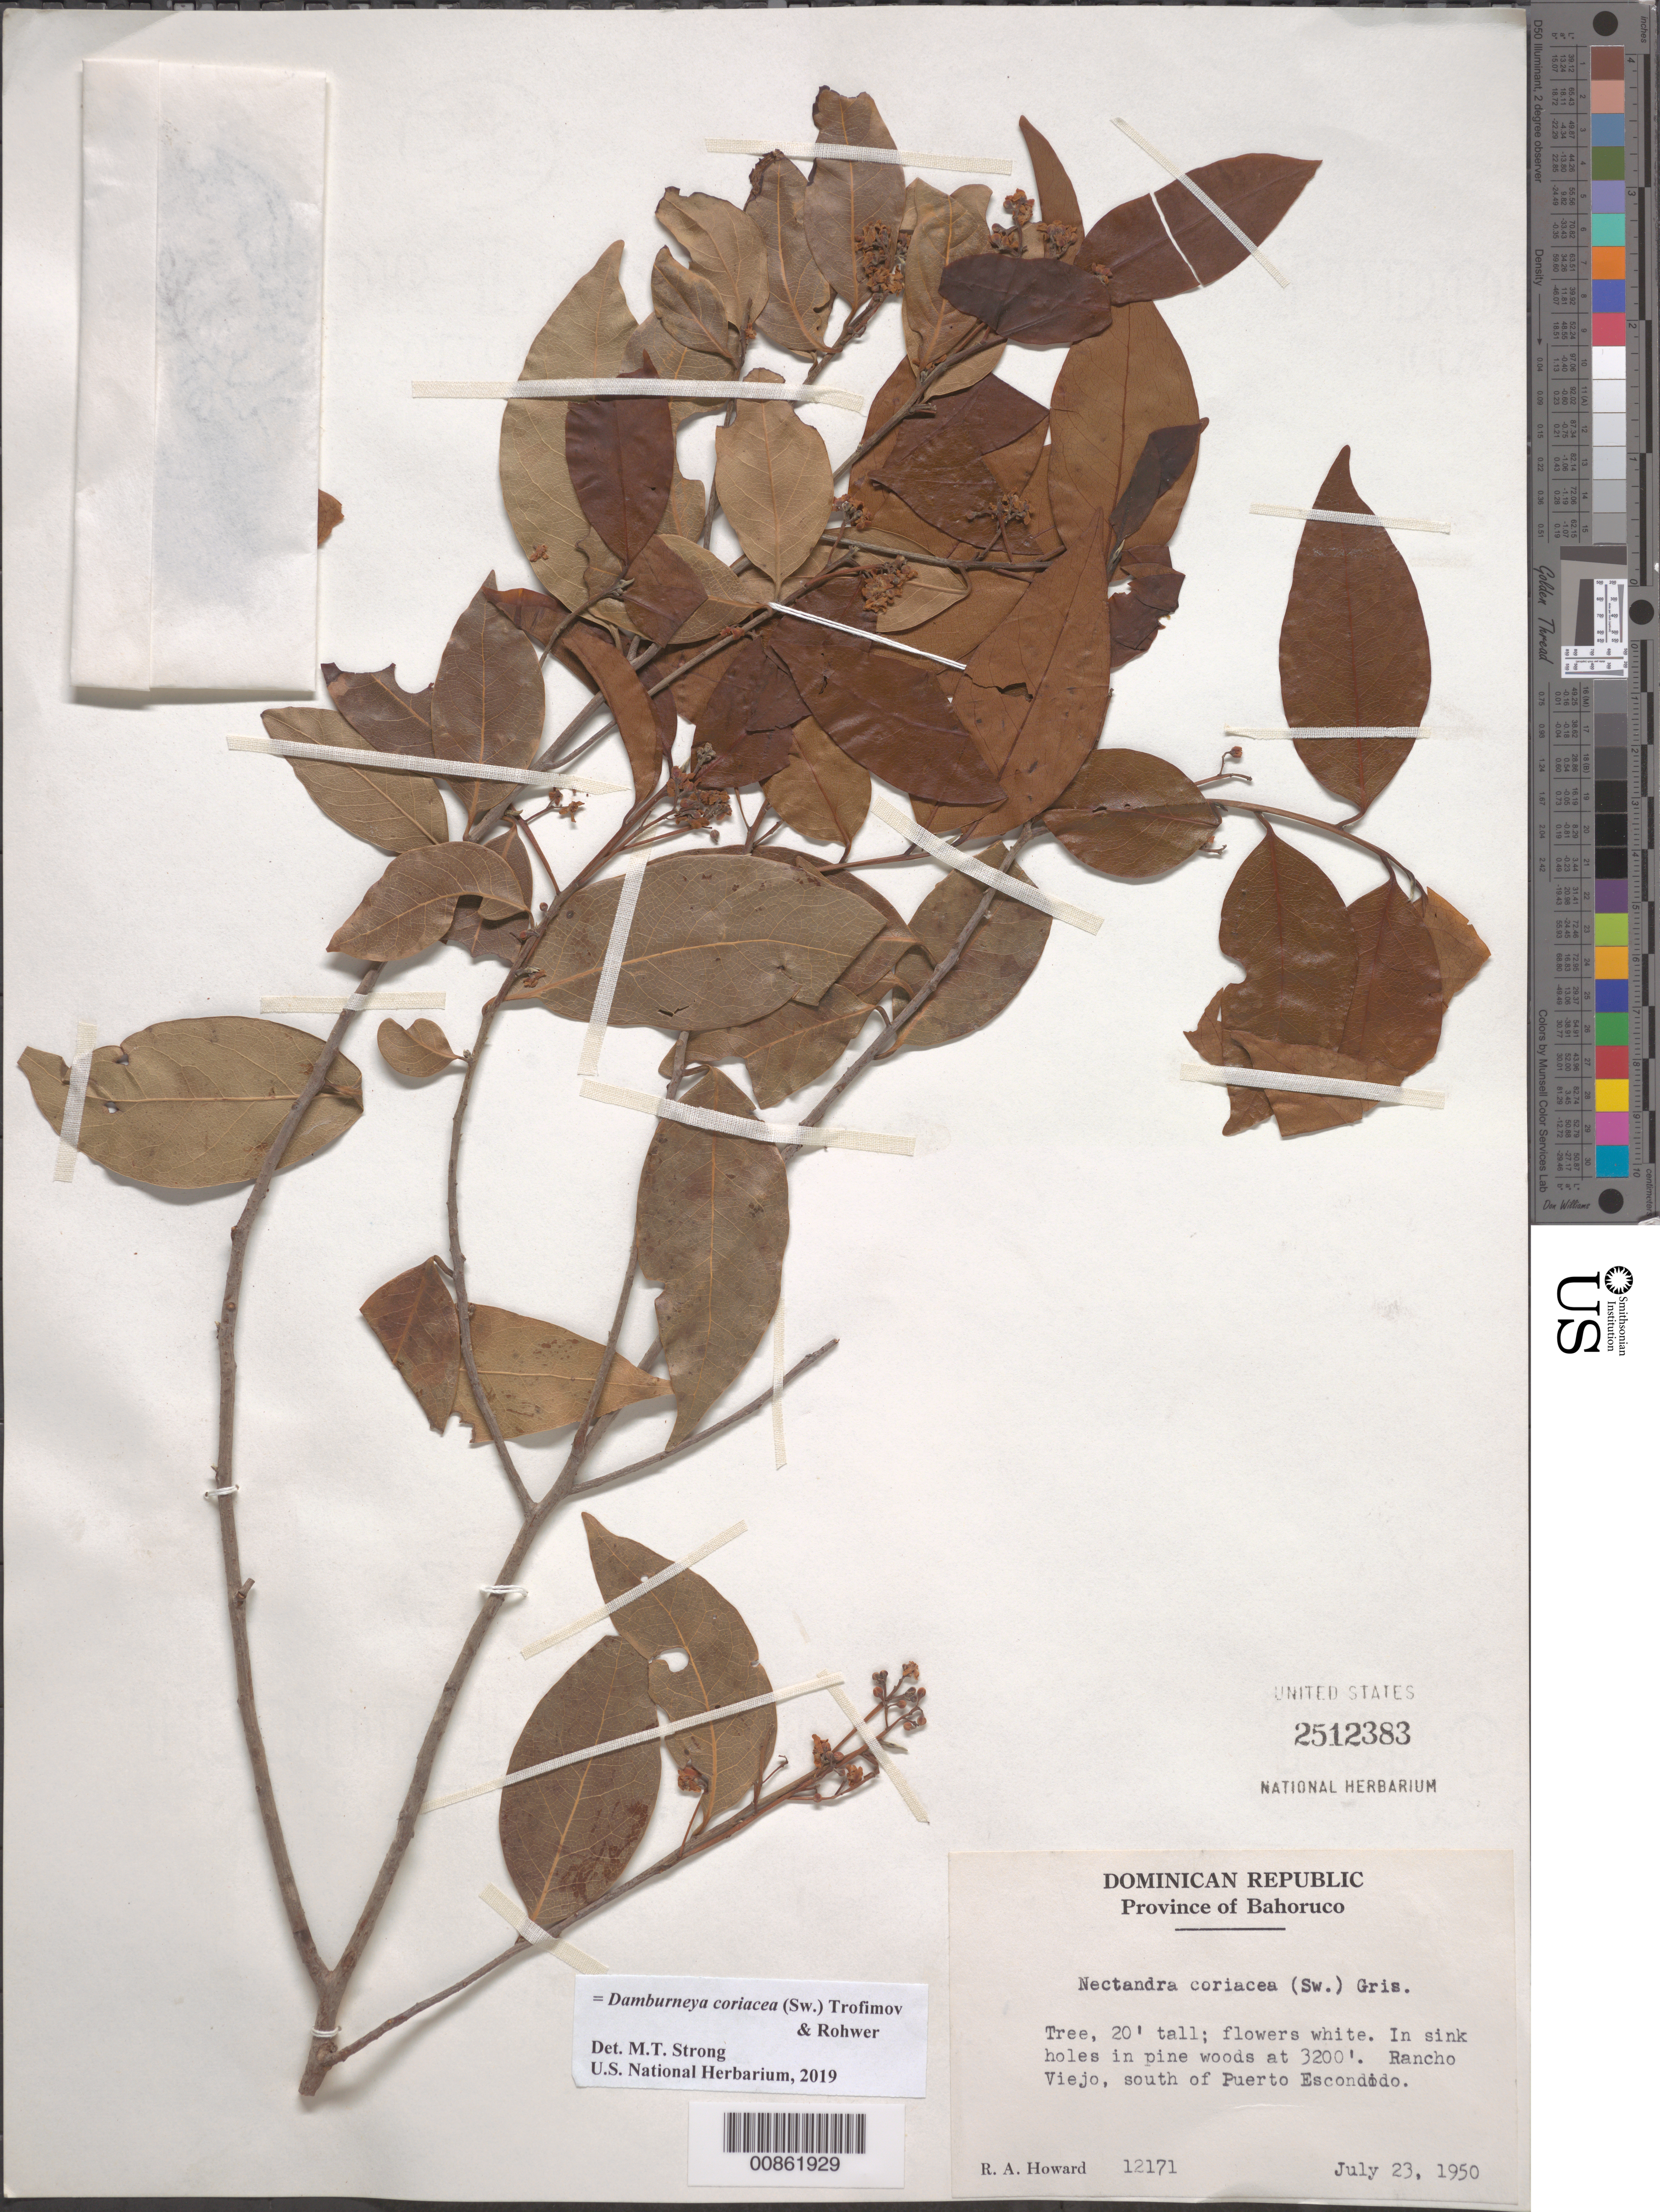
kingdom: Plantae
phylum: Tracheophyta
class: Magnoliopsida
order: Laurales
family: Lauraceae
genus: Damburneya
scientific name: Damburneya coriacea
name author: (Sw.) Trofimov & Rohwer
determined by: Strong, M. T., (US), Smithsonian Institution - National Museum of Natural History (UNITED STATES)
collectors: R. A. Howard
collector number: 12171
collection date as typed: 23 Jul 1950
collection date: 1950-07-23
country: Dominican Republic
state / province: Baoruco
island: Hispaniola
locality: Rancho Viejo, south of Puerto Escondido.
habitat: In sink holes in pine woods.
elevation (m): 975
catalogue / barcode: US 2512383